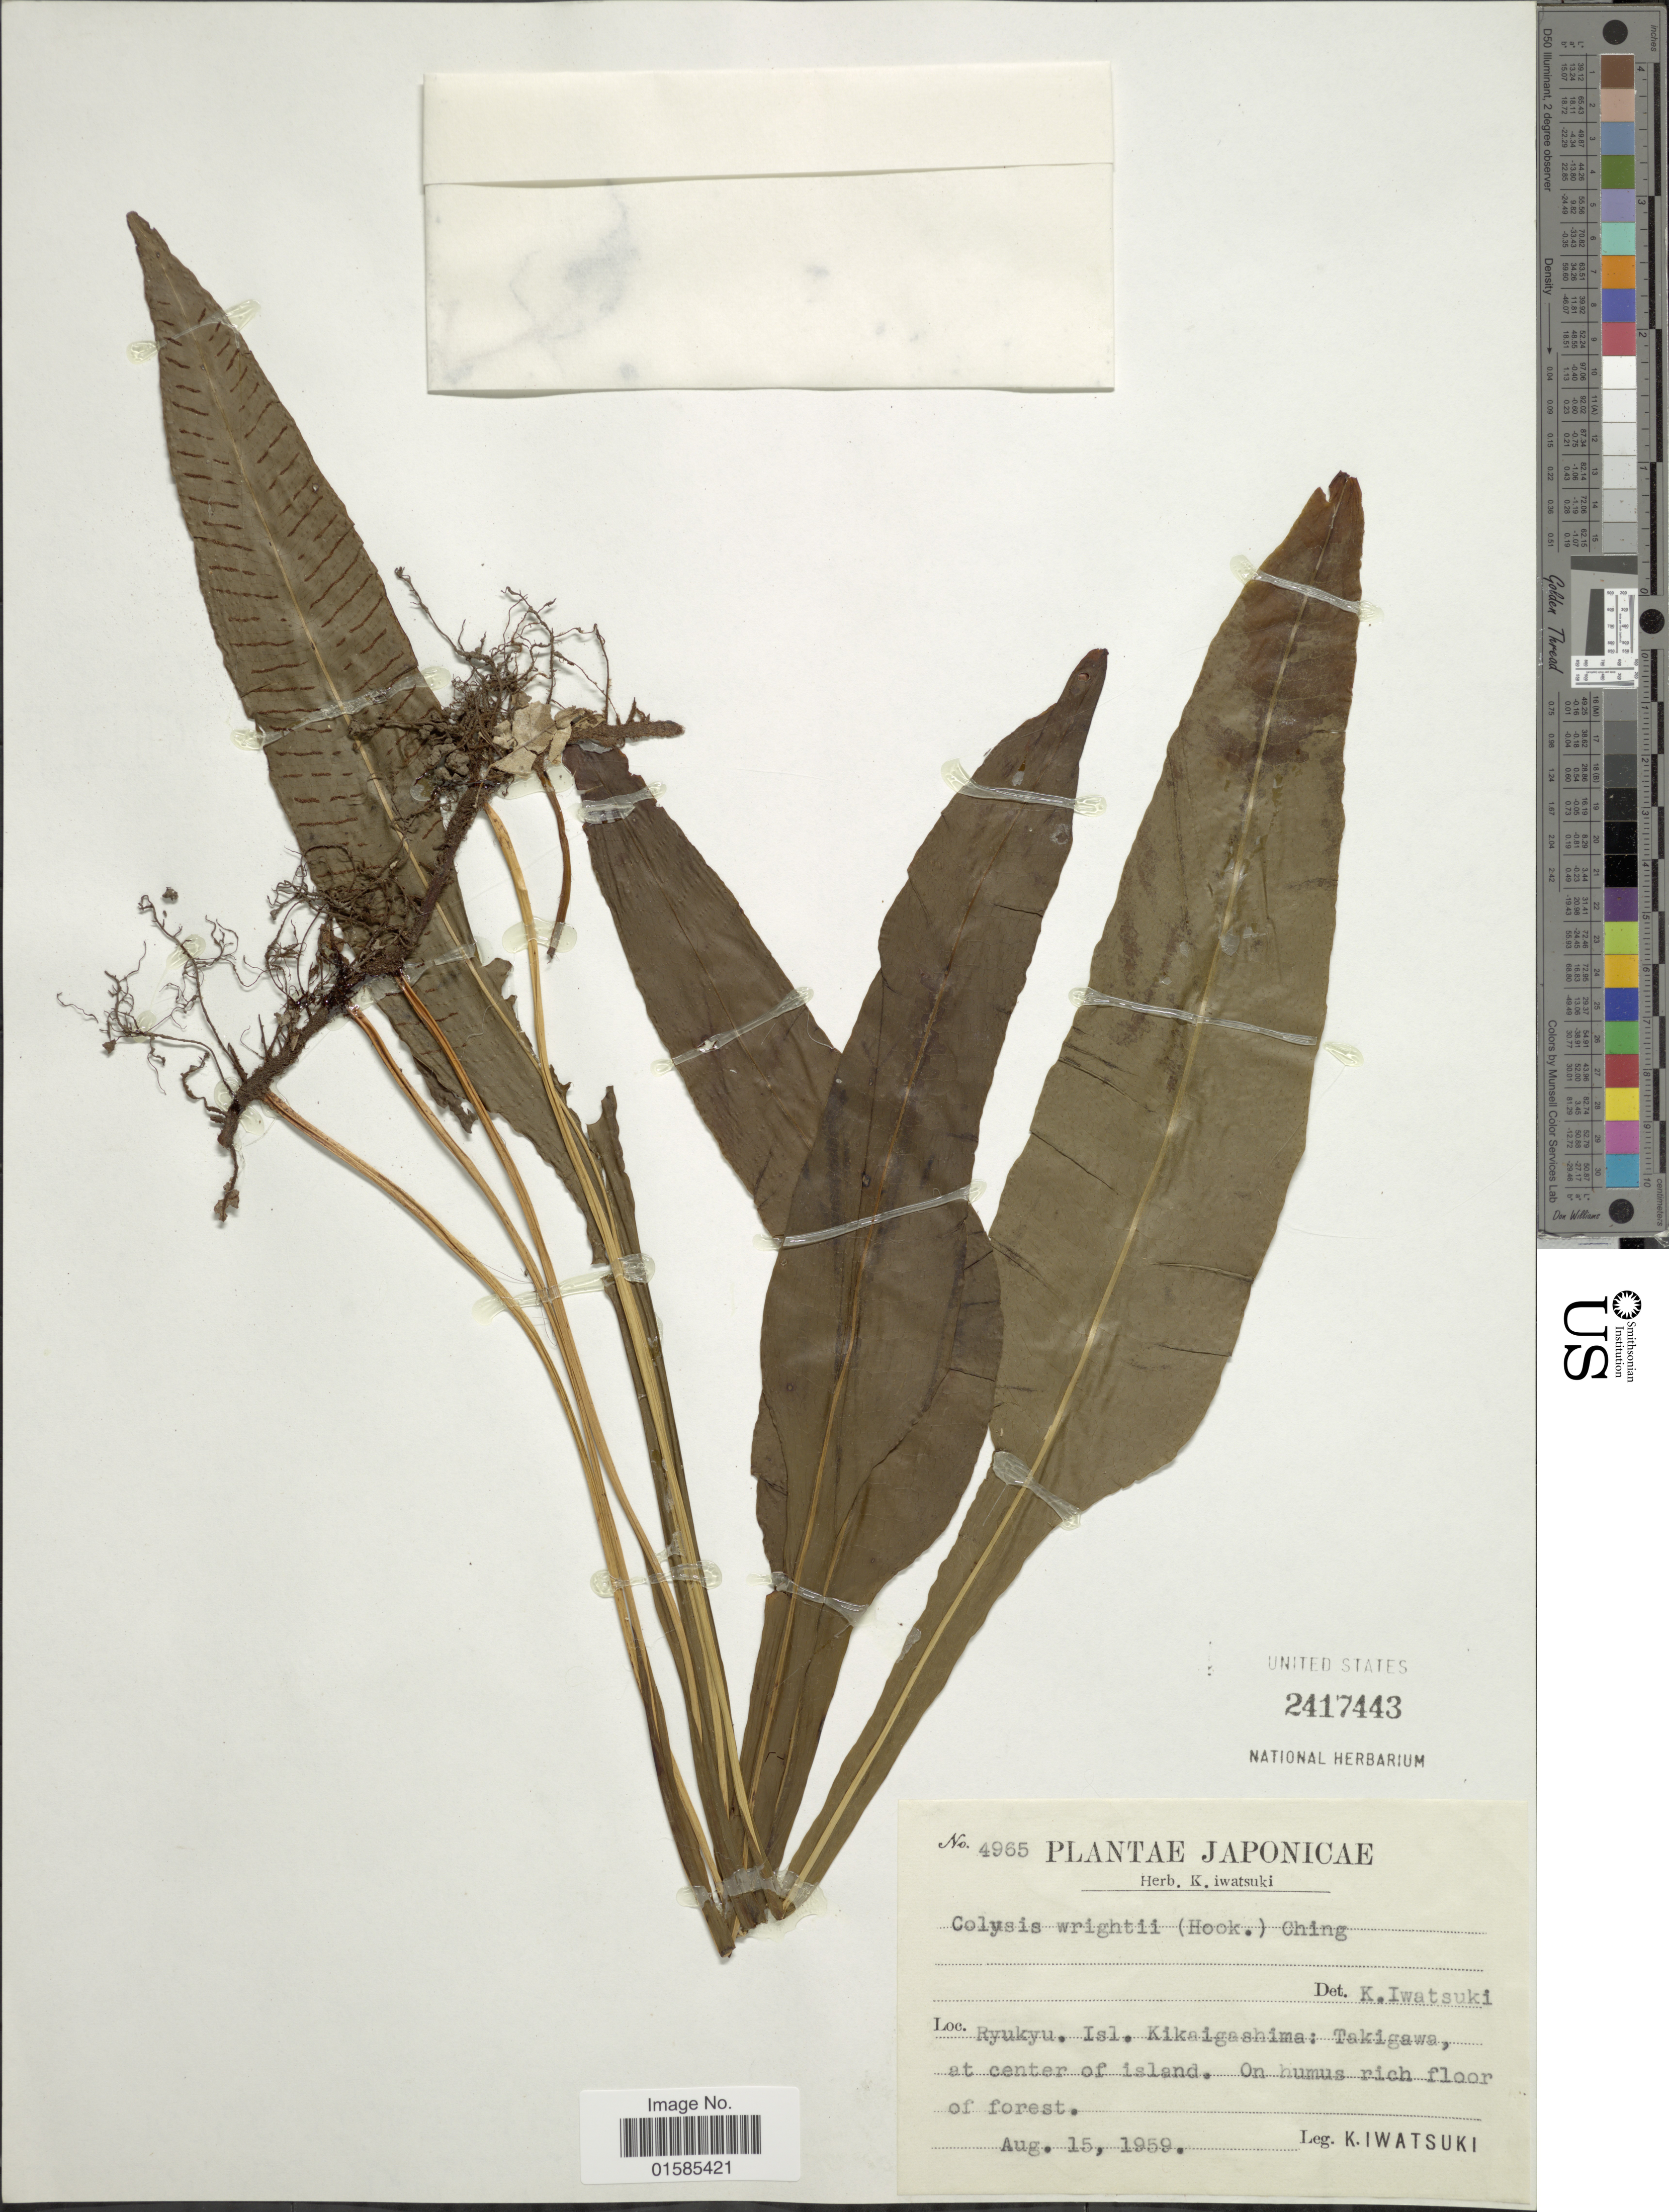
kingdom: Plantae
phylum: Tracheophyta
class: Polypodiopsida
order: Polypodiales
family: Polypodiaceae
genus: Leptochilus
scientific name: Leptochilus wrightii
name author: (Hook.) X.C. Zhang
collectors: K. Iwatsuki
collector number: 4965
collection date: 1959-08-15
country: Japan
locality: Japonicae, Ryukyu. Isl. Kikaigashima: Takigawa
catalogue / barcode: US 2417443